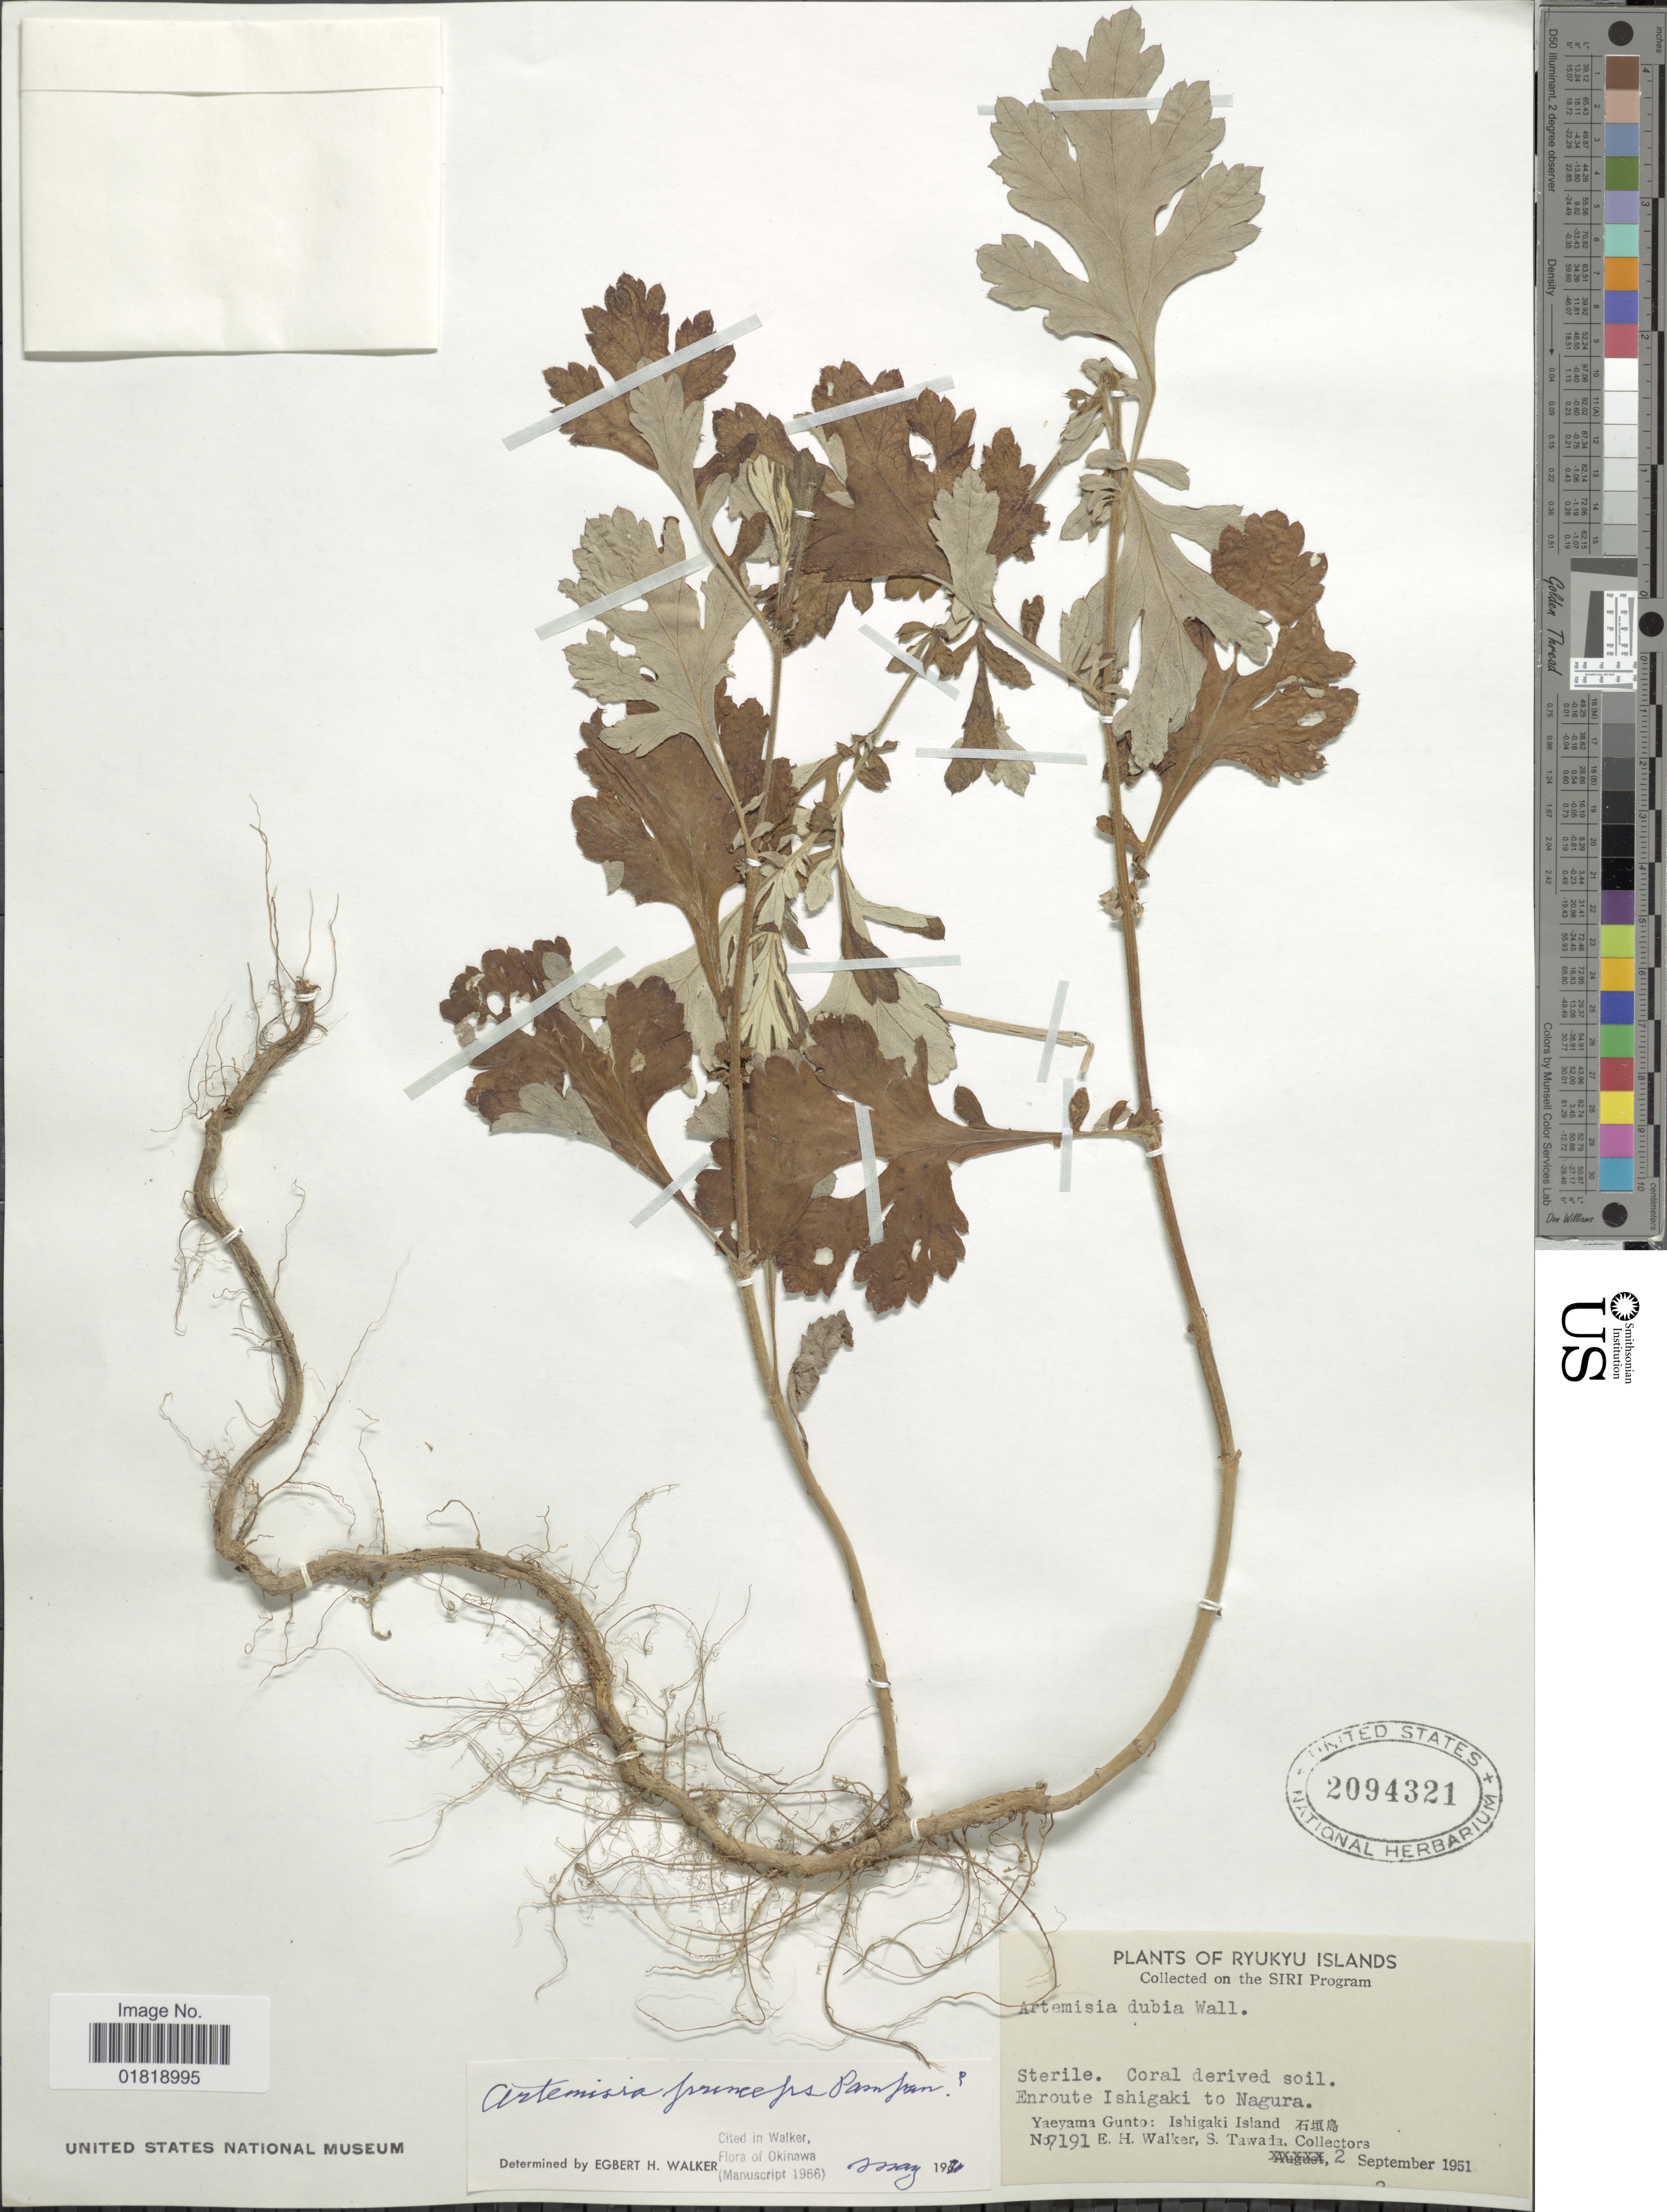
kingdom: Plantae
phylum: Tracheophyta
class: Magnoliopsida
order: Asterales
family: Asteraceae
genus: Artemisia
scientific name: Artemisia princeps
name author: Pamp.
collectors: E. H. Walker & S. Tawada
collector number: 7191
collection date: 1951-09-02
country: Japan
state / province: Okinawa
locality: Ryukyu Islands, Enroute Ishigaki to Nagura, Yaeyama Gunto: Ishigaki Island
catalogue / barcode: US 2094321